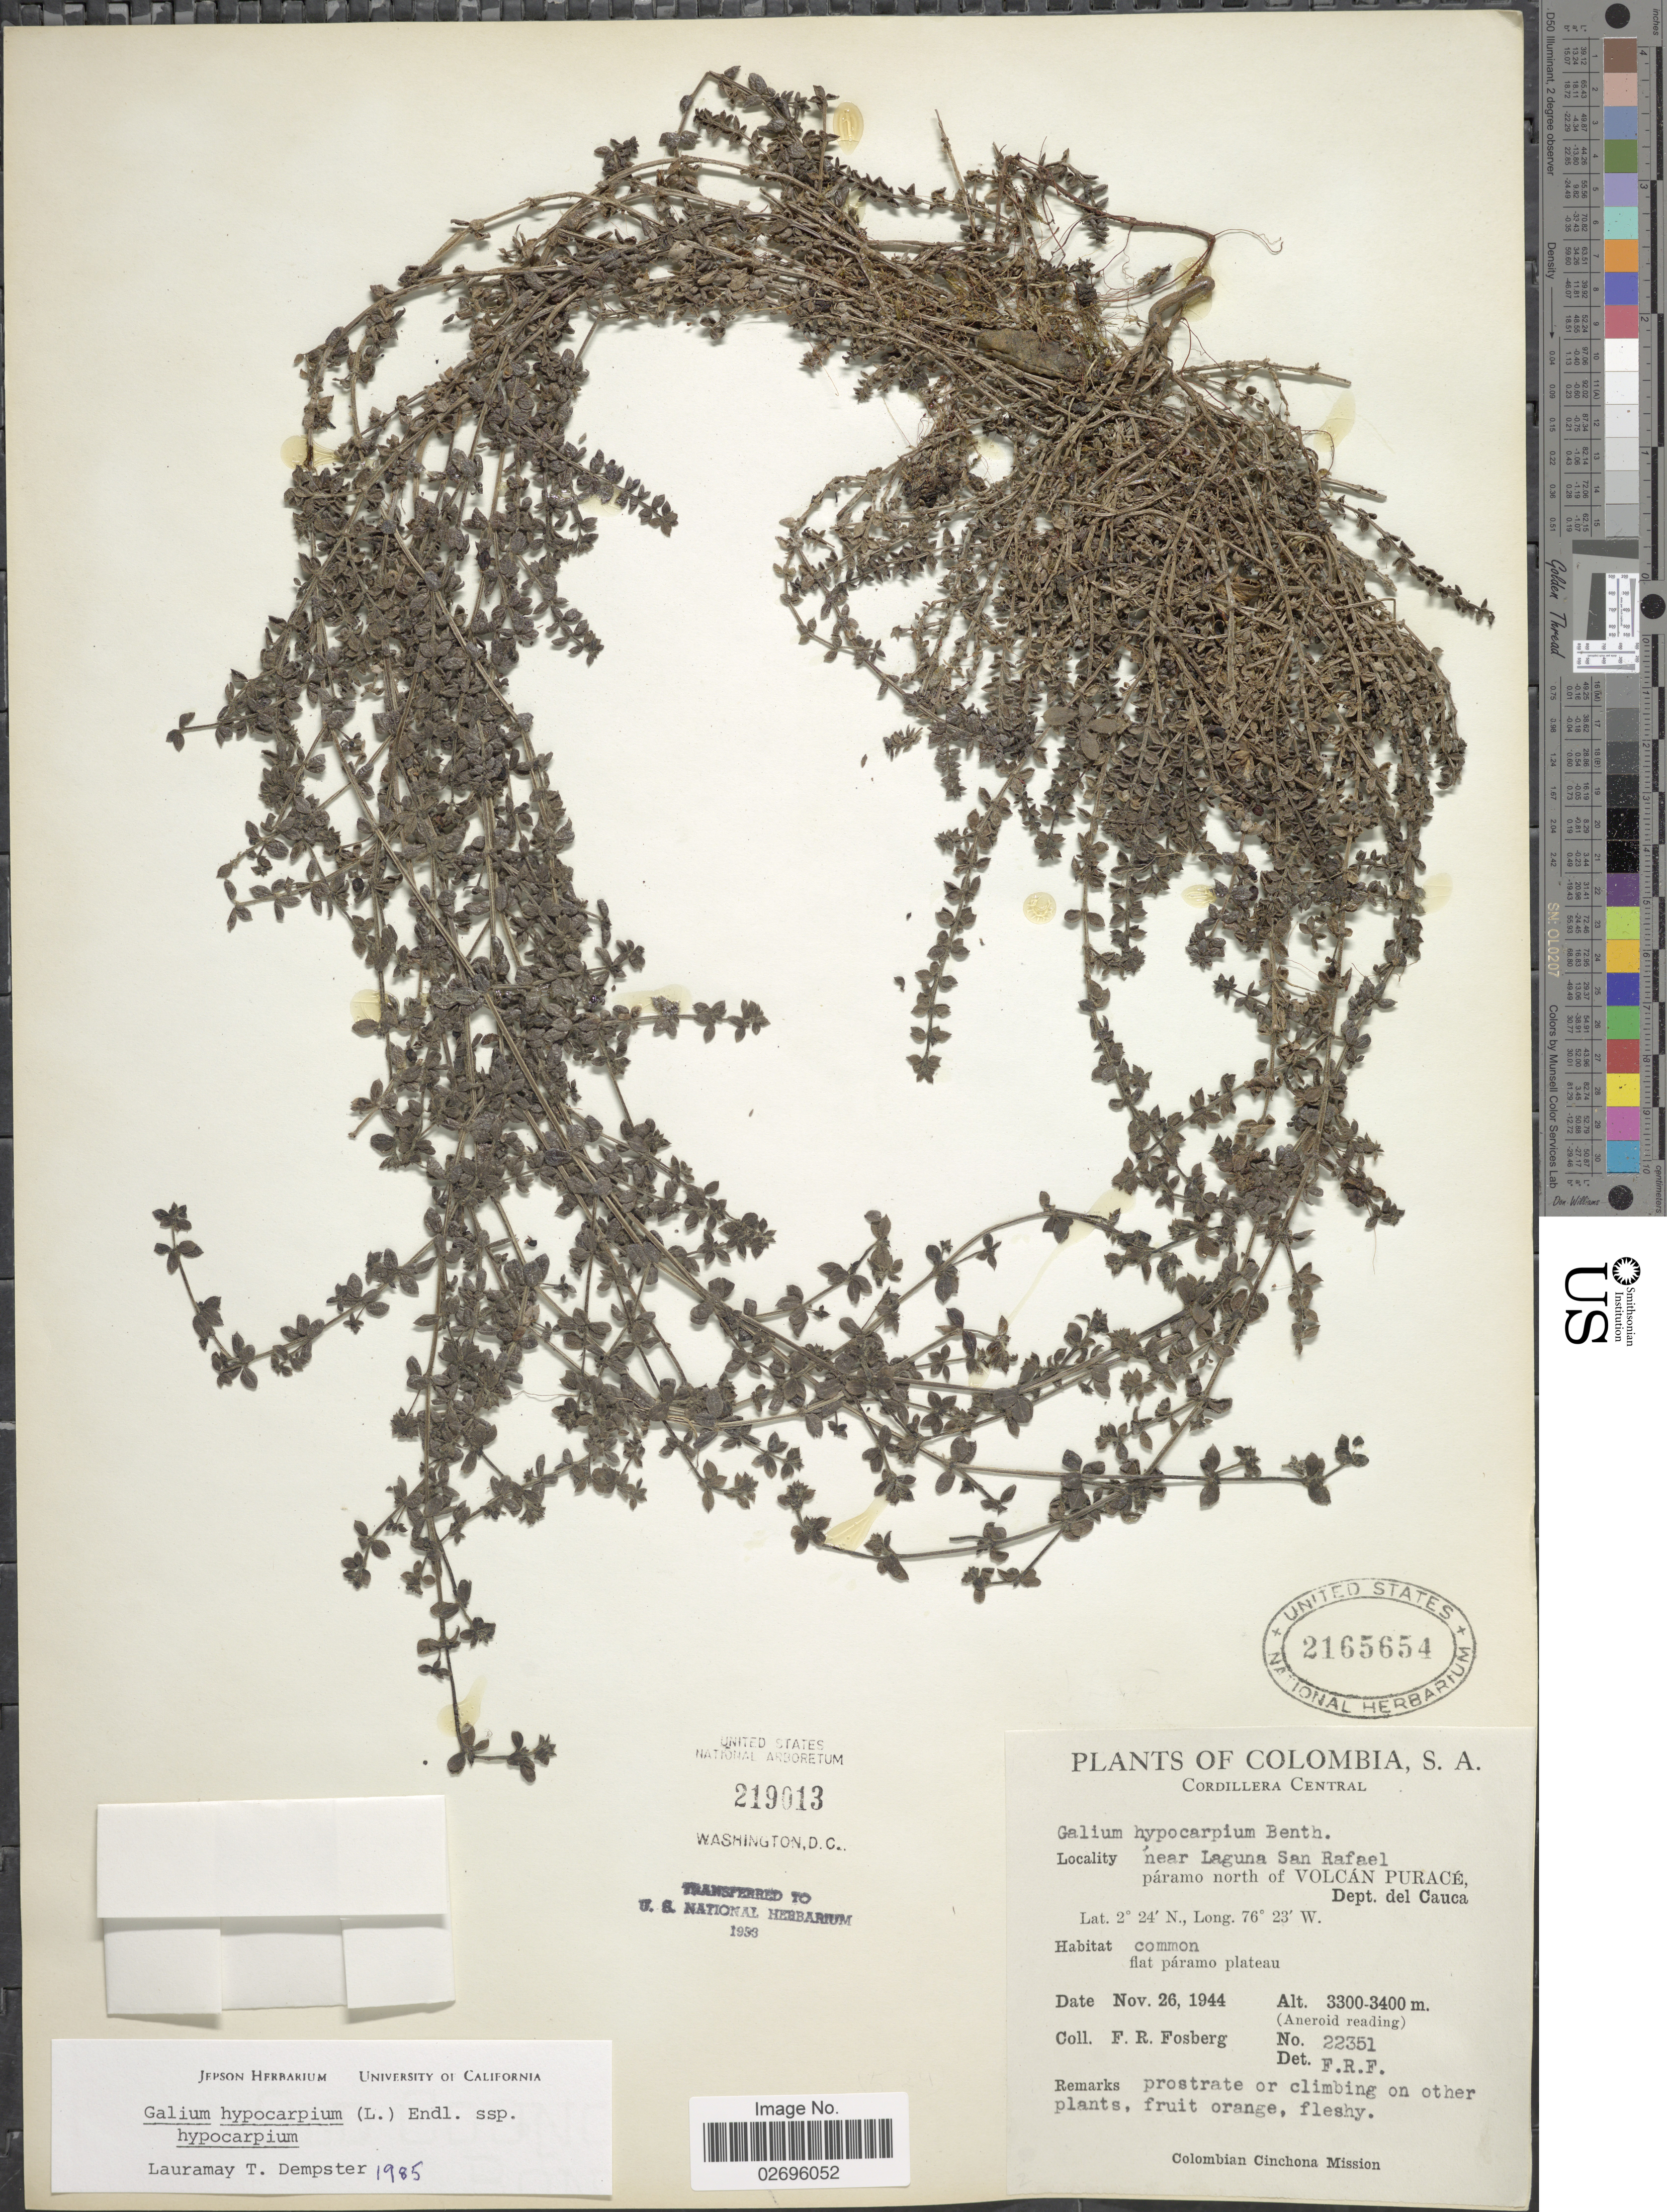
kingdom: Plantae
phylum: Tracheophyta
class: Magnoliopsida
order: Gentianales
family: Rubiaceae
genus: Galium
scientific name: Galium hypocarpium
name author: (L.) Endl. ex Griseb.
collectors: F. R. Fosberg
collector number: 22351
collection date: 1944-11-26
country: Colombia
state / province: Cauca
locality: Cordillera Central. Near Laguna San Rafael paramo north of Volcan Purace, Dept. del Cauca.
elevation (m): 3300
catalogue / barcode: US 2165654